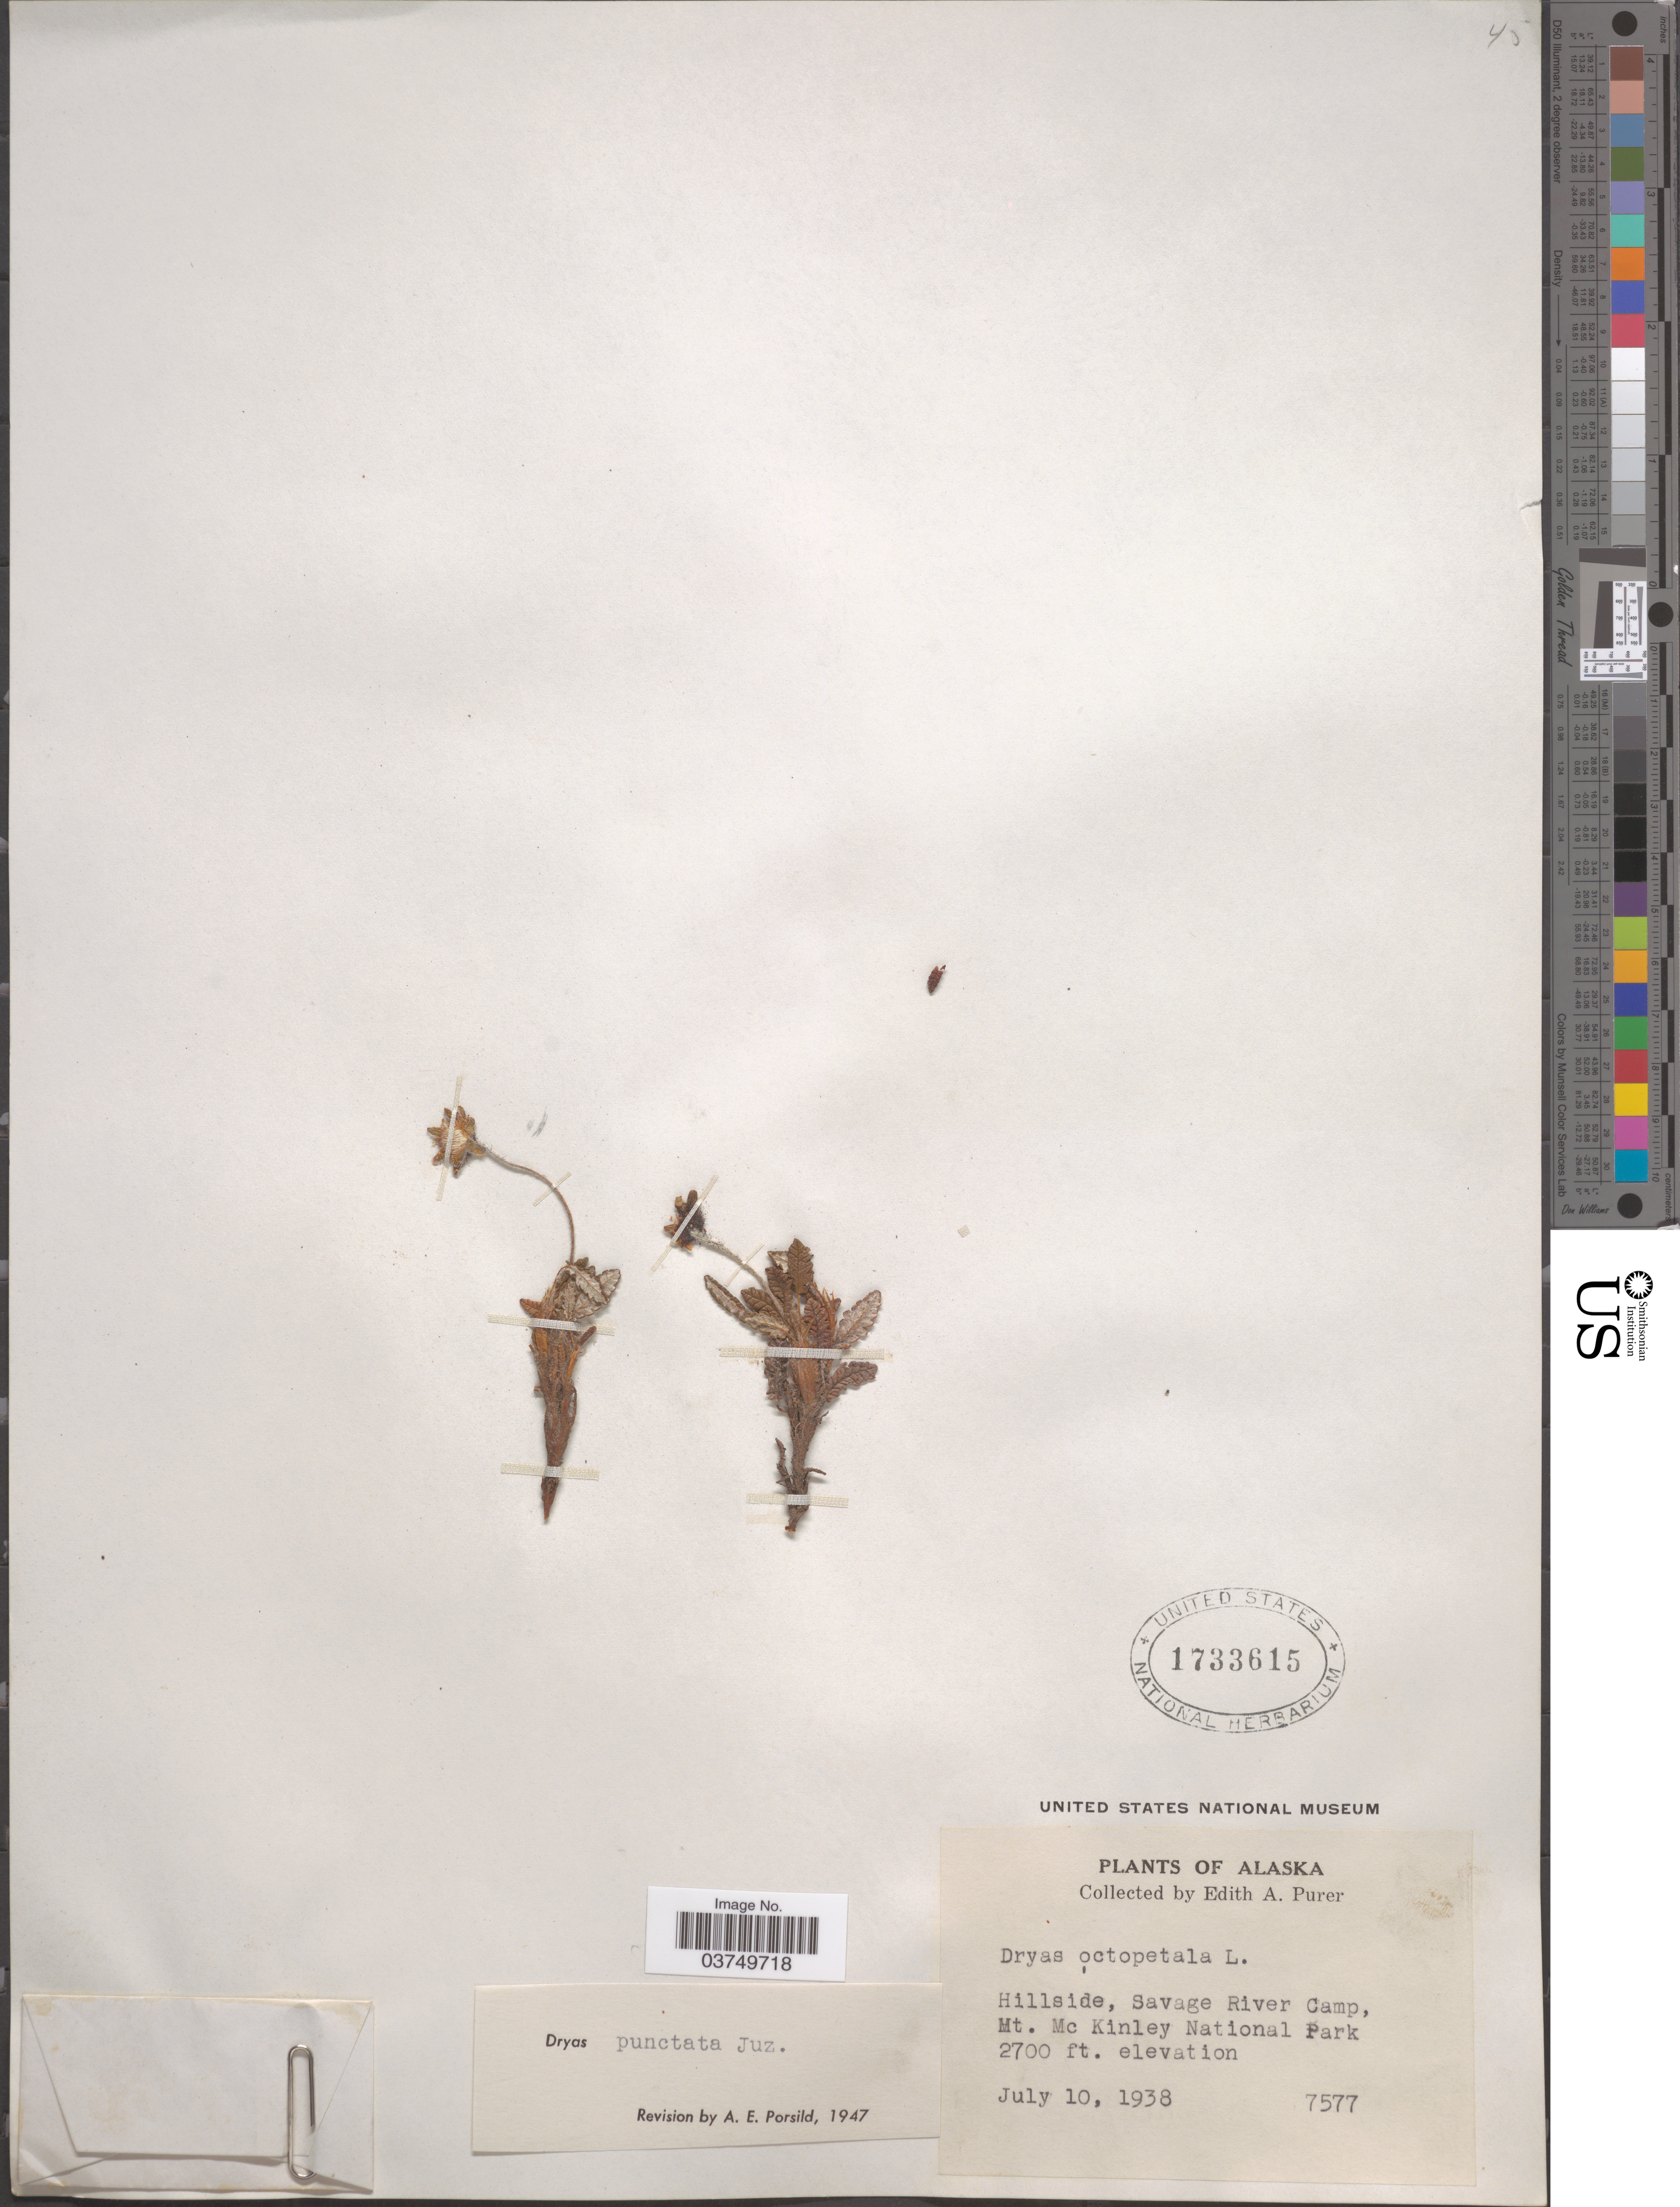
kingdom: Plantae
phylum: Tracheophyta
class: Magnoliopsida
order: Rosales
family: Rosaceae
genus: Dryas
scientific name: Dryas punctata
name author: Juz.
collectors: E. Purer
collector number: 7577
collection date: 1938-07-10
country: United States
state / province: Alaska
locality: Hillside, Savage River Camp, Mt. Mc Kinley National Park.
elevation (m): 823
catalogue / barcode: US 1733615